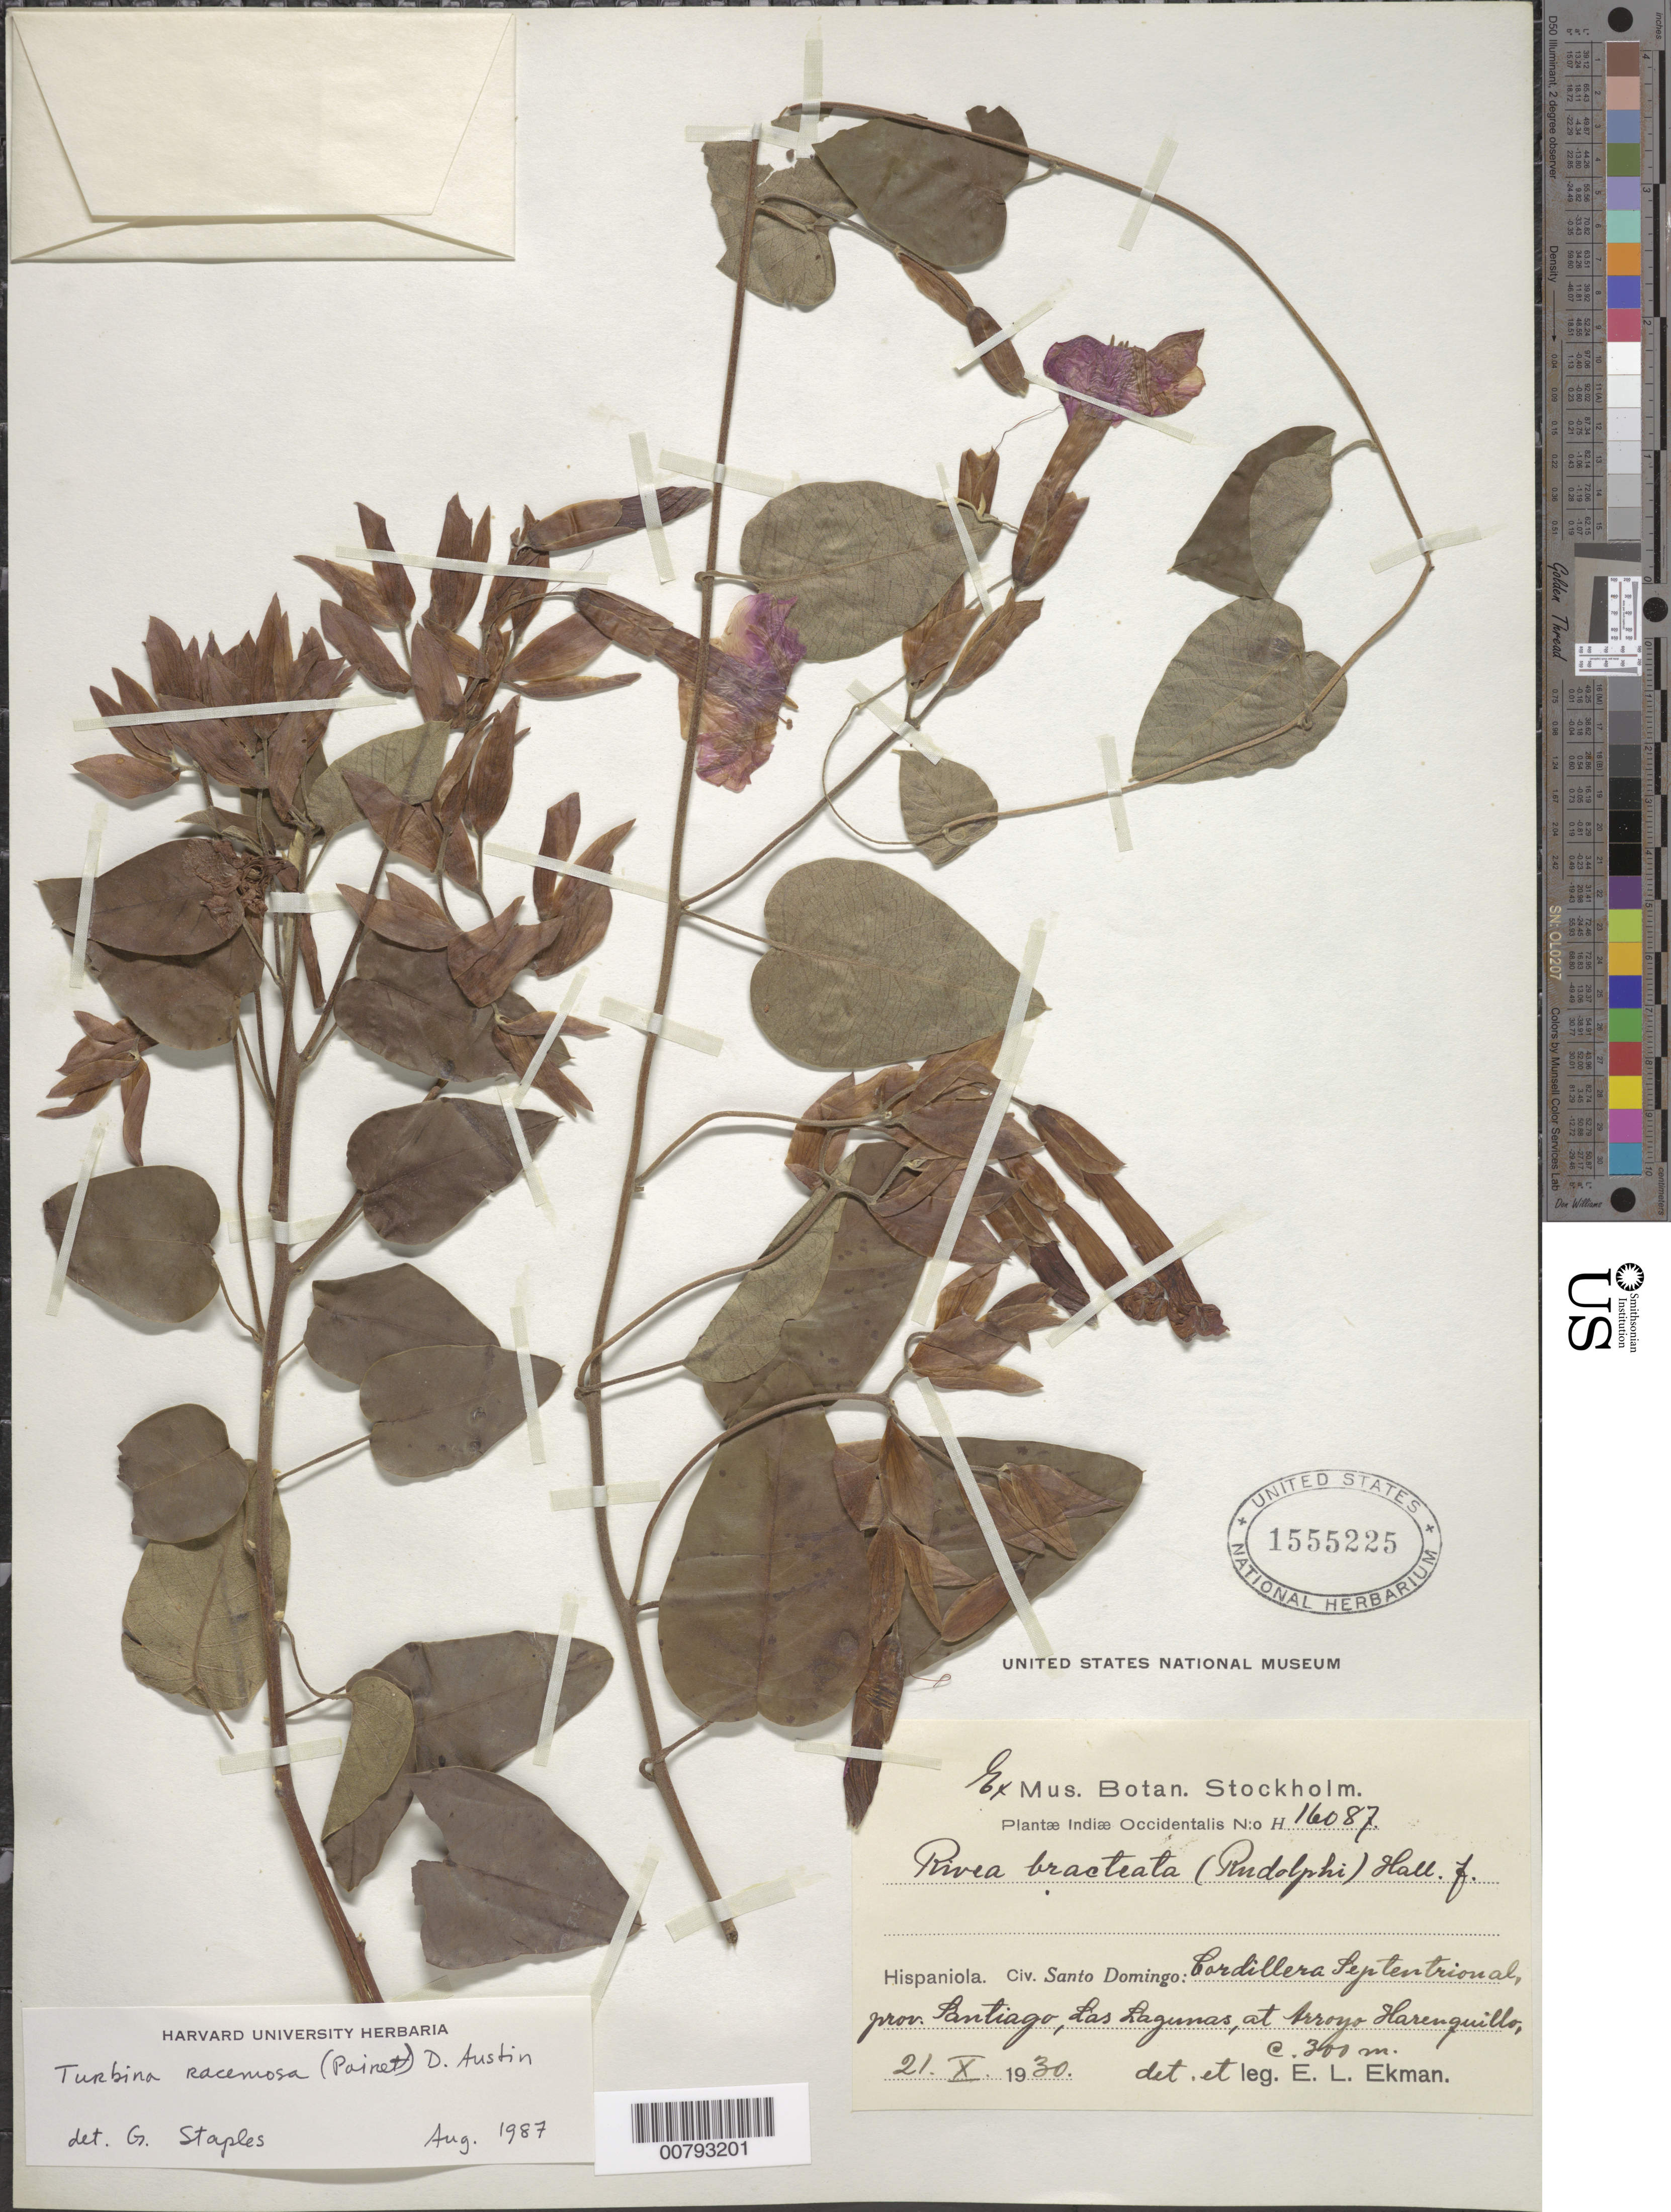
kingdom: Plantae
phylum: Tracheophyta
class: Magnoliopsida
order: Solanales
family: Convolvulaceae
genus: Turbina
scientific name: Turbina racemosa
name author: (Poir.) D.F. Austin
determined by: Staples, G. W.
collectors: E. L. Ekman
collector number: H 16087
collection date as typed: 21 Oct 1930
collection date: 1930-10-21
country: Dominican Republic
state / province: Santiago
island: Hispaniola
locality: Cordillera Septentrional, Las Lagunas, at Arroyo Harenquillo.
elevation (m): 300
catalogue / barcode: US 1555225